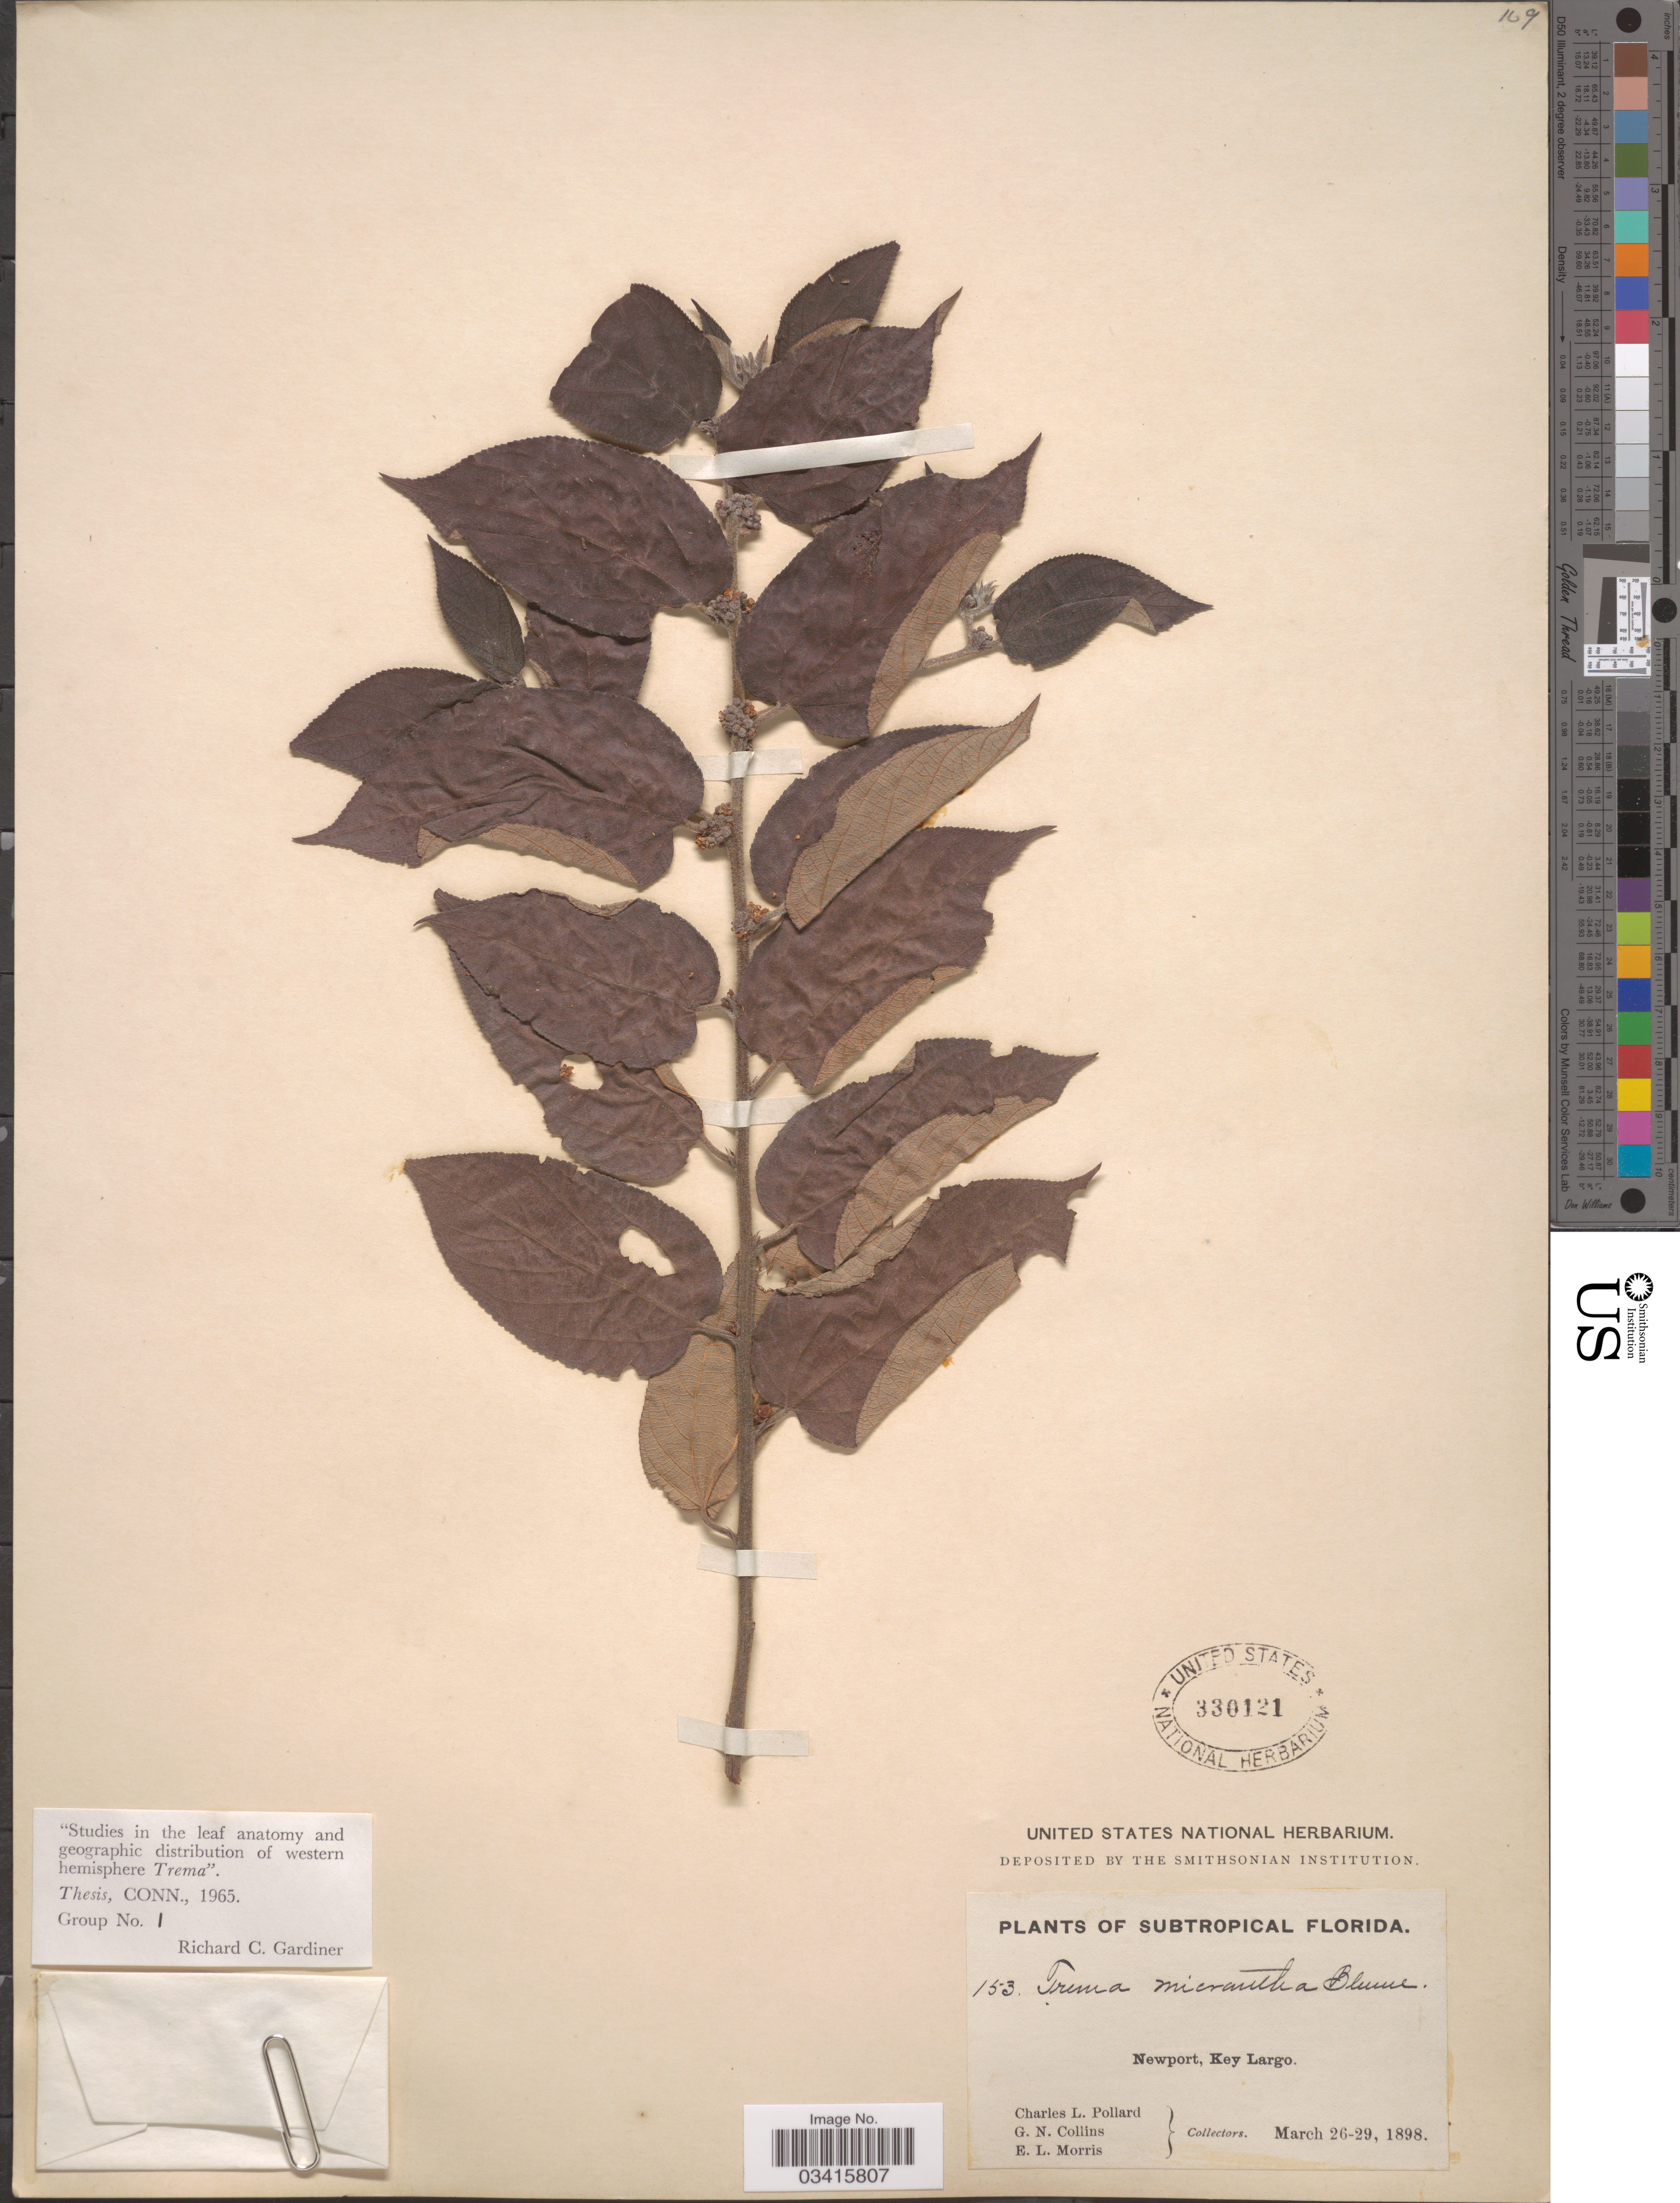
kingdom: Plantae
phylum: Tracheophyta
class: Magnoliopsida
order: Rosales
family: Cannabaceae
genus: Trema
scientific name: Trema floridanum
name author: Britton ex Small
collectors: C. L. Pollard, G. Collins & E. Morris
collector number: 153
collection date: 1898-03-26/1898-03-29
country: United States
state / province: Florida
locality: Subtropical Florida. Newport, Key Largo.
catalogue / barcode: US 330121